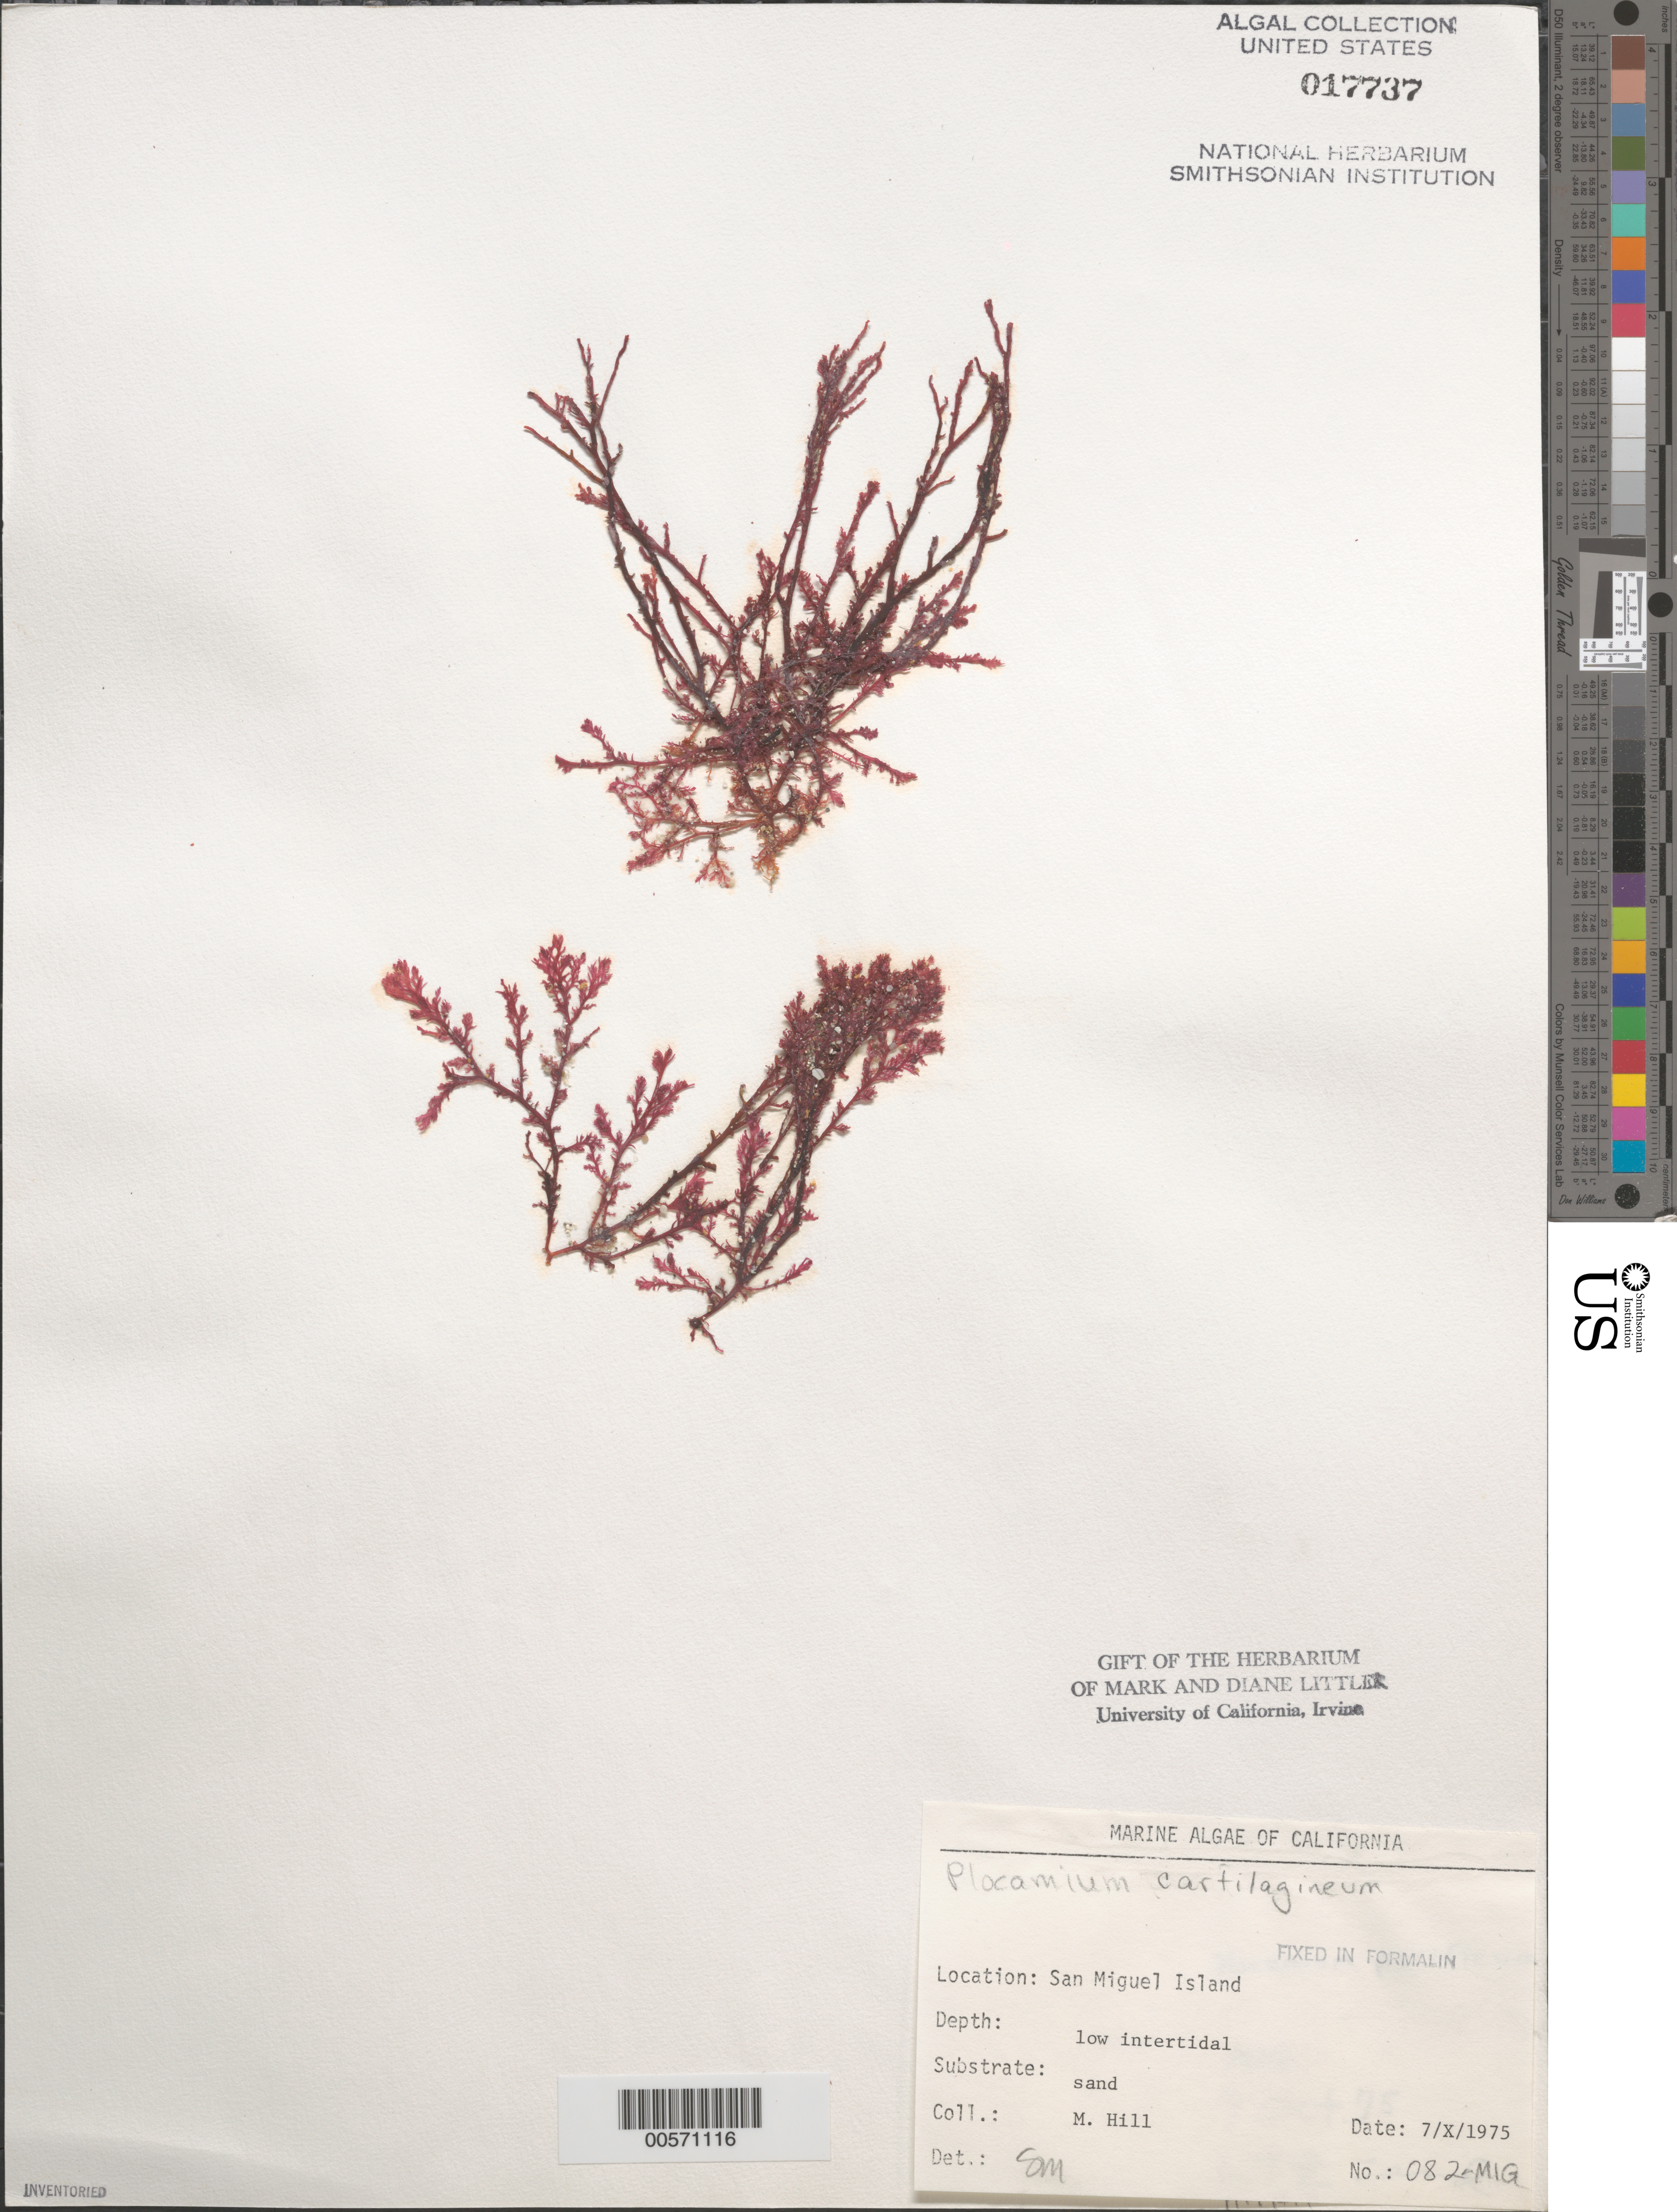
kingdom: Plantae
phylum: Rhodophyta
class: Florideophyceae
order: Plocamiales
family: Plocamiaceae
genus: Plocamium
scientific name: Plocamium cartilagineum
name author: (L.) P.S. Dixon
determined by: Murray, S. N.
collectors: M. Hill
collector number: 082-MIG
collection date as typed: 07 Oct 1975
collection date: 1975-10-07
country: United States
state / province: California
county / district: Santa Barbara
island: San Miguel Island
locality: Cuyler Harbor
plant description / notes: BLM-SOCALBIGHT Rocky Intertidal Survey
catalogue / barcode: US 17737